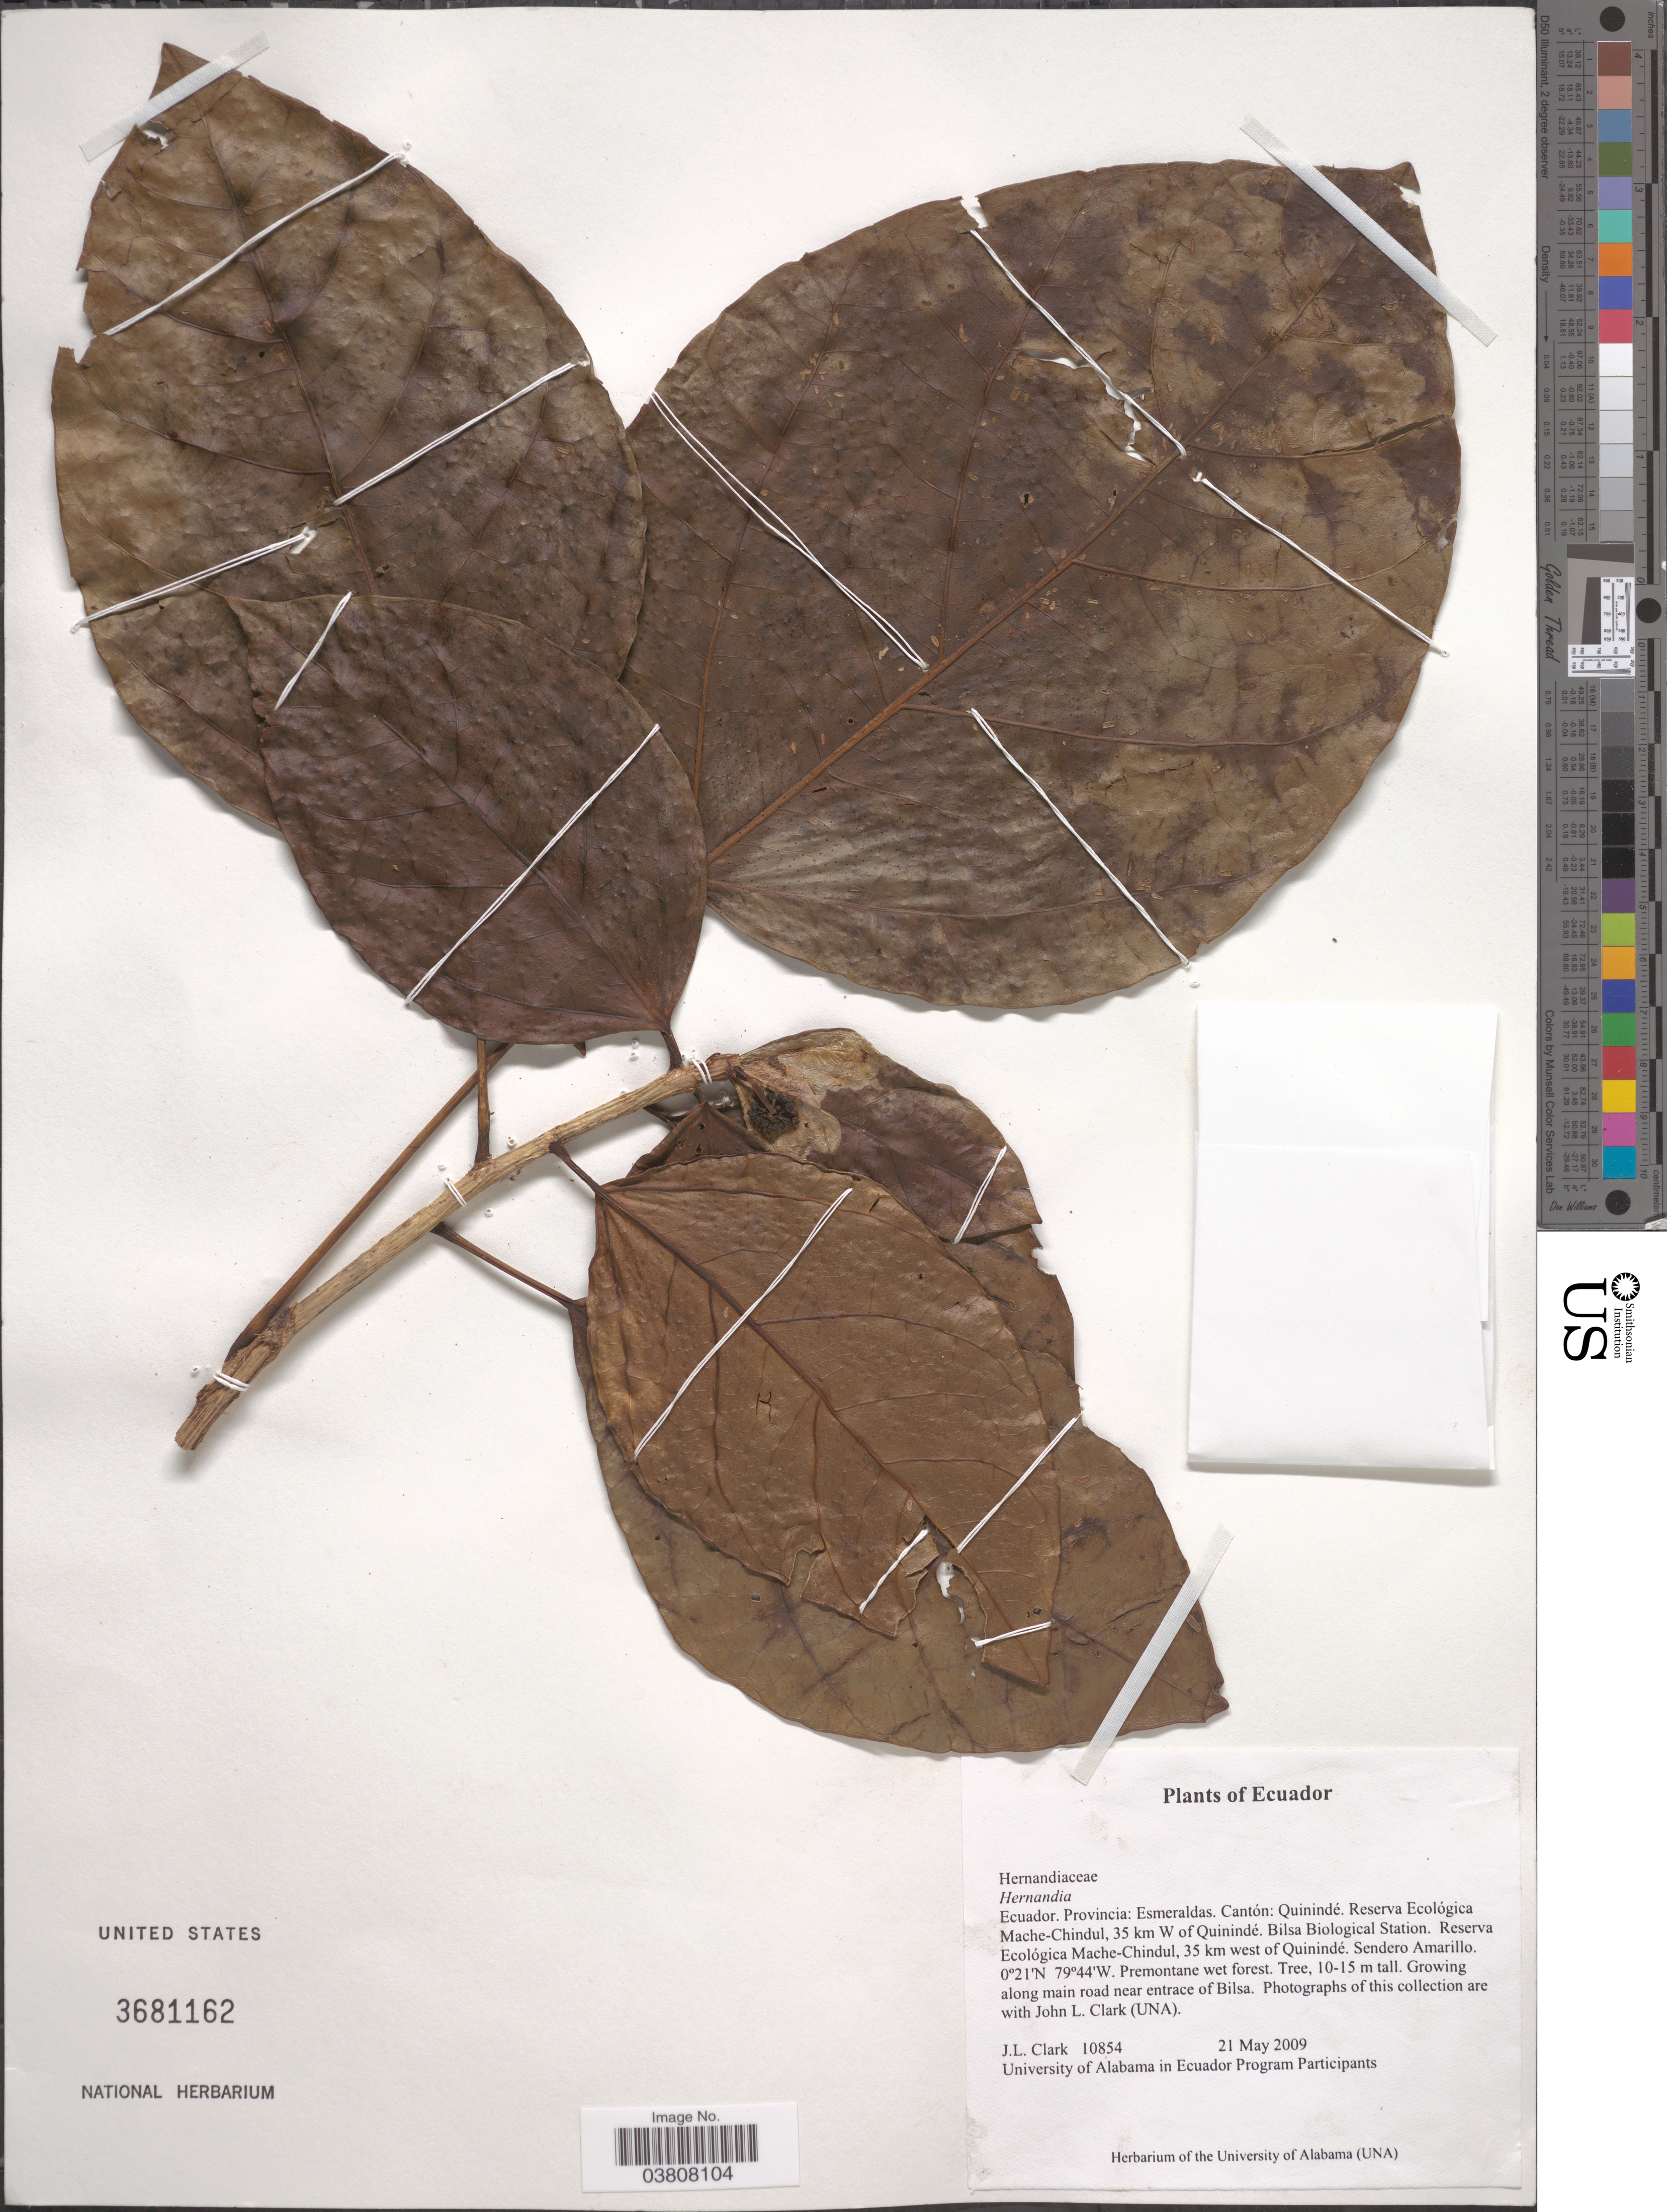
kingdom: Plantae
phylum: Tracheophyta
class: Magnoliopsida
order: Laurales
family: Hernandiaceae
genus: Hernandia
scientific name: Hernandia sp.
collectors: J. L. Clark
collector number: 10854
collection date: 2009-05-21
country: Ecuador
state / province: Esmeraldas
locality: Provincia: Esmeraldas. Cantón: Quinindé. Reserva Ecológica Mache-Chindul, 35 km W of Quinindé. Bilsa Biologica Station. Reserva Ecológica Mache-Chindul, 35 km west of Quinindé.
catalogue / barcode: US 3681162